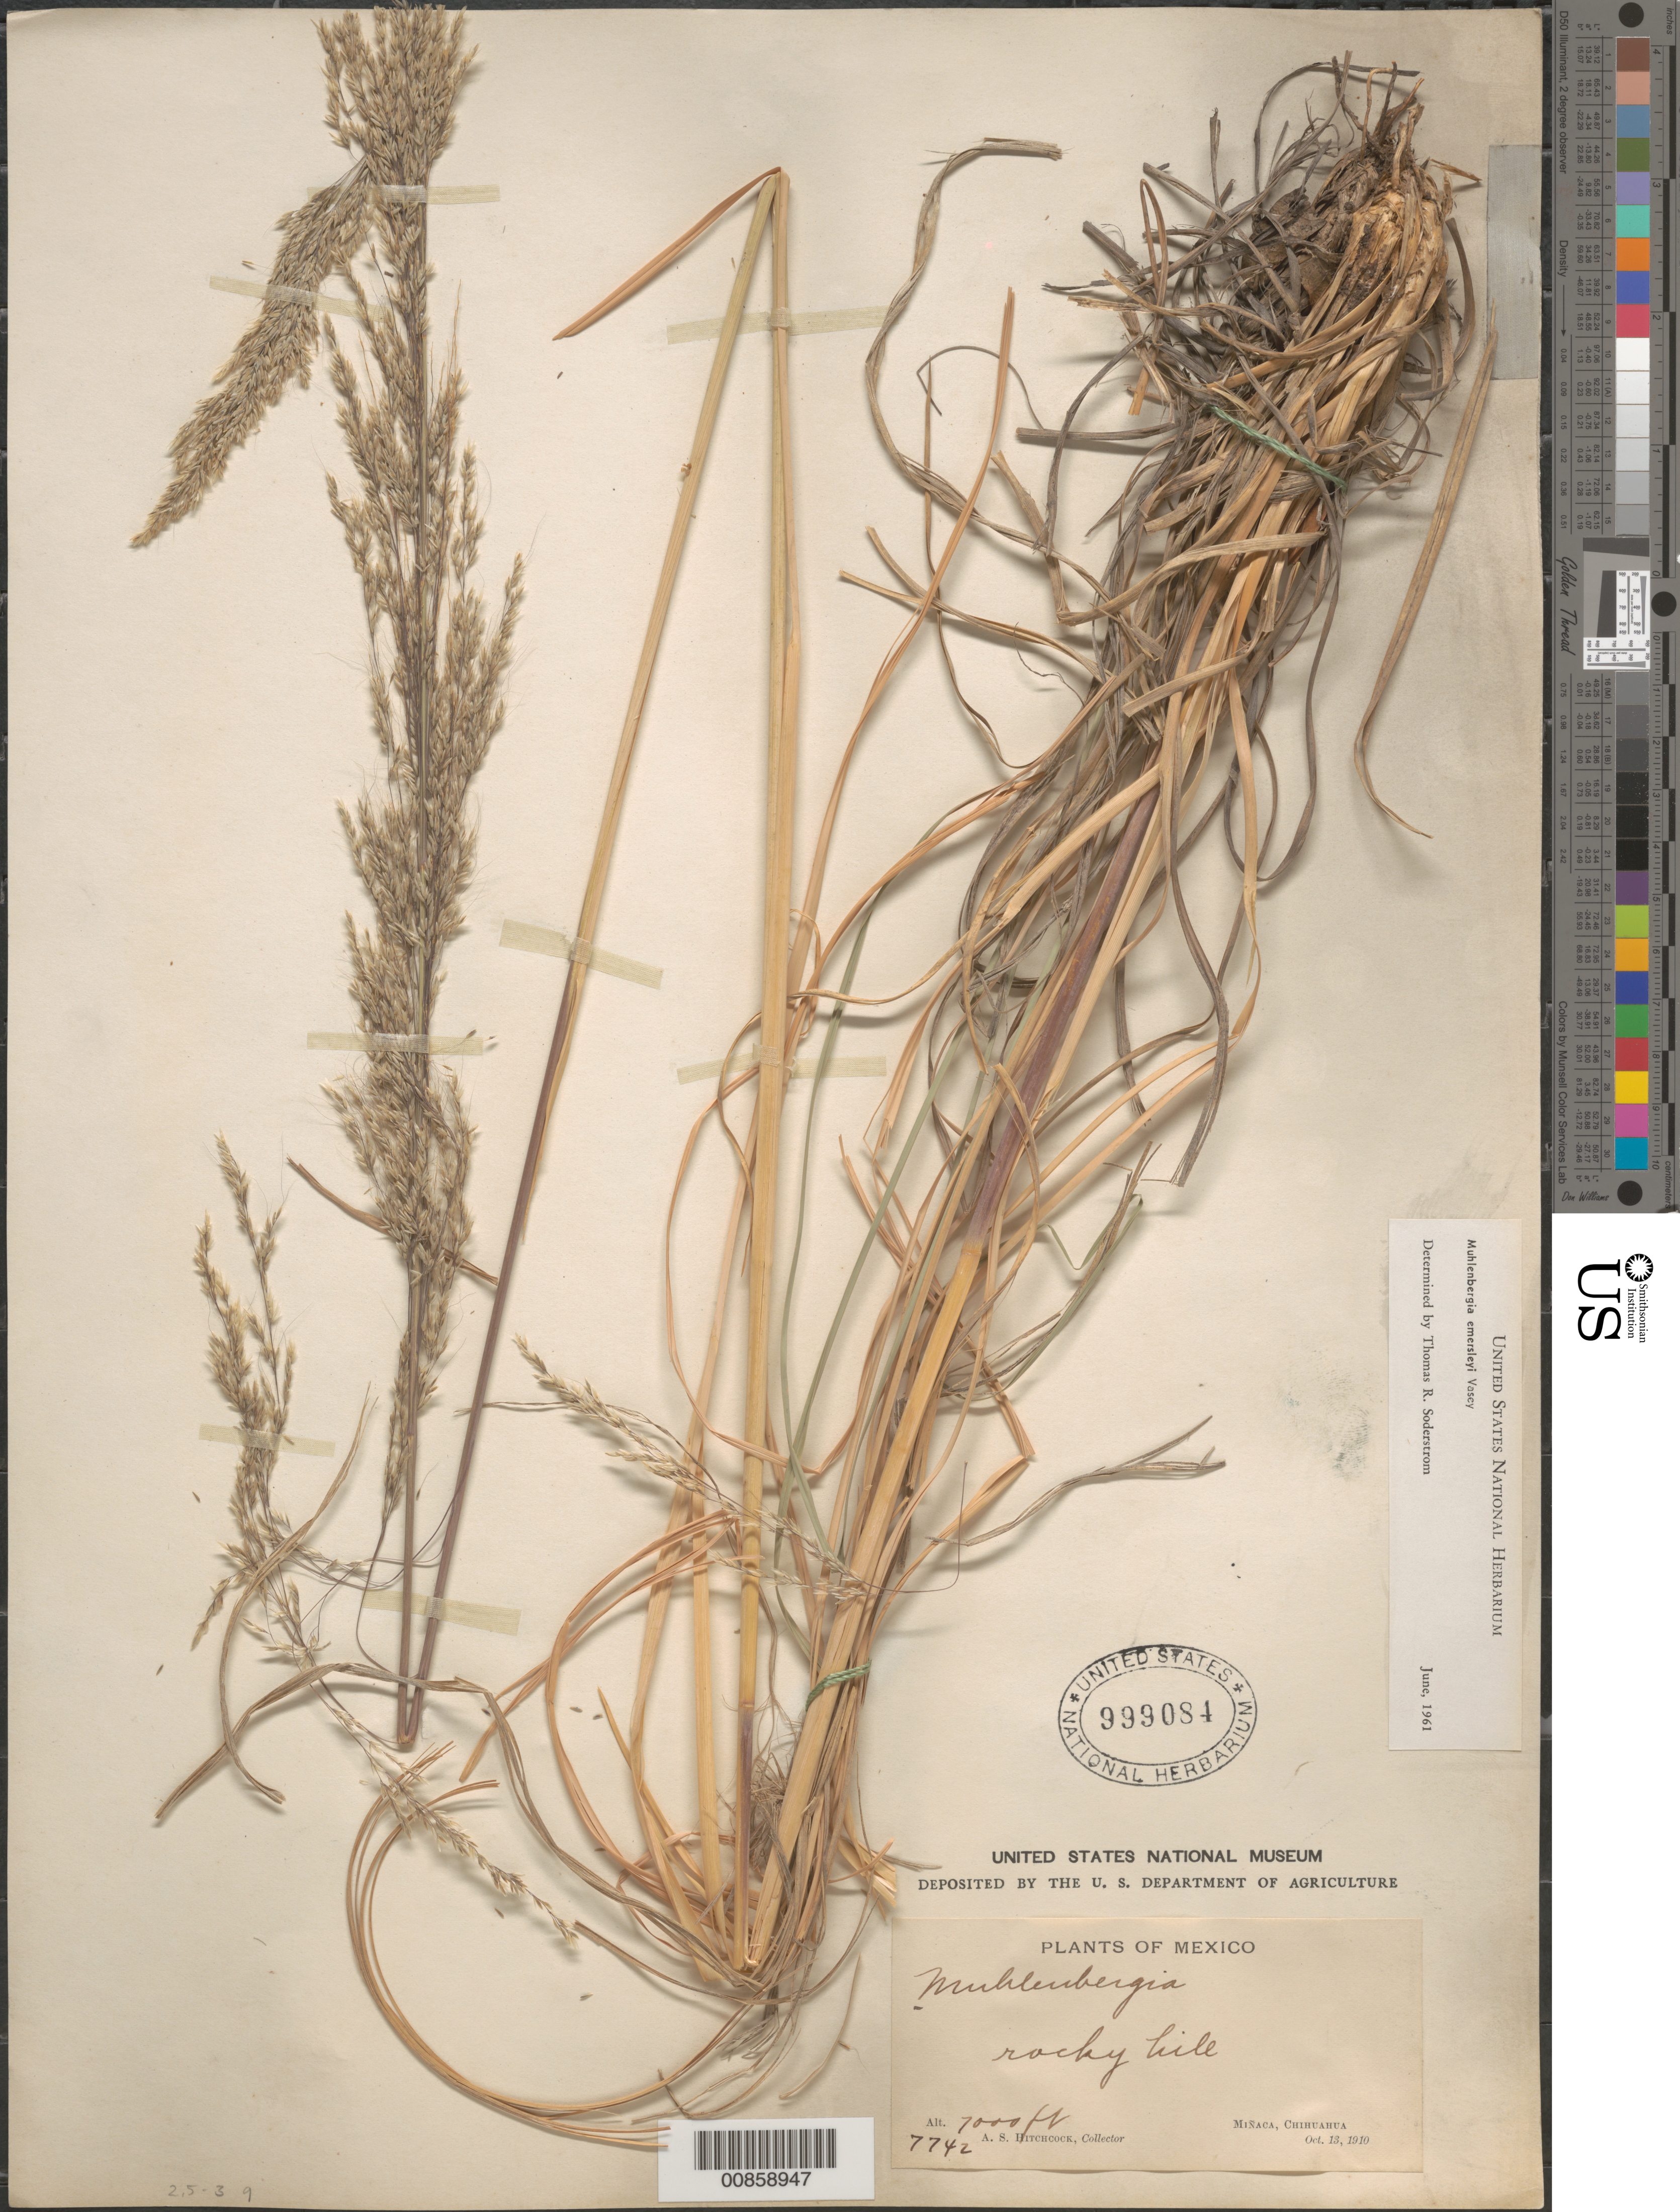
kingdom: Plantae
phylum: Tracheophyta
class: Liliopsida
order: Poales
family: Poaceae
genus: Muhlenbergia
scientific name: Muhlenbergia emersleyi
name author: Vasey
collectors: A. S. Hitchcock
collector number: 7742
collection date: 1910-10-13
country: Mexico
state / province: Chihuahua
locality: Rocky hill. Miñaca.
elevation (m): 2134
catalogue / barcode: US 999084